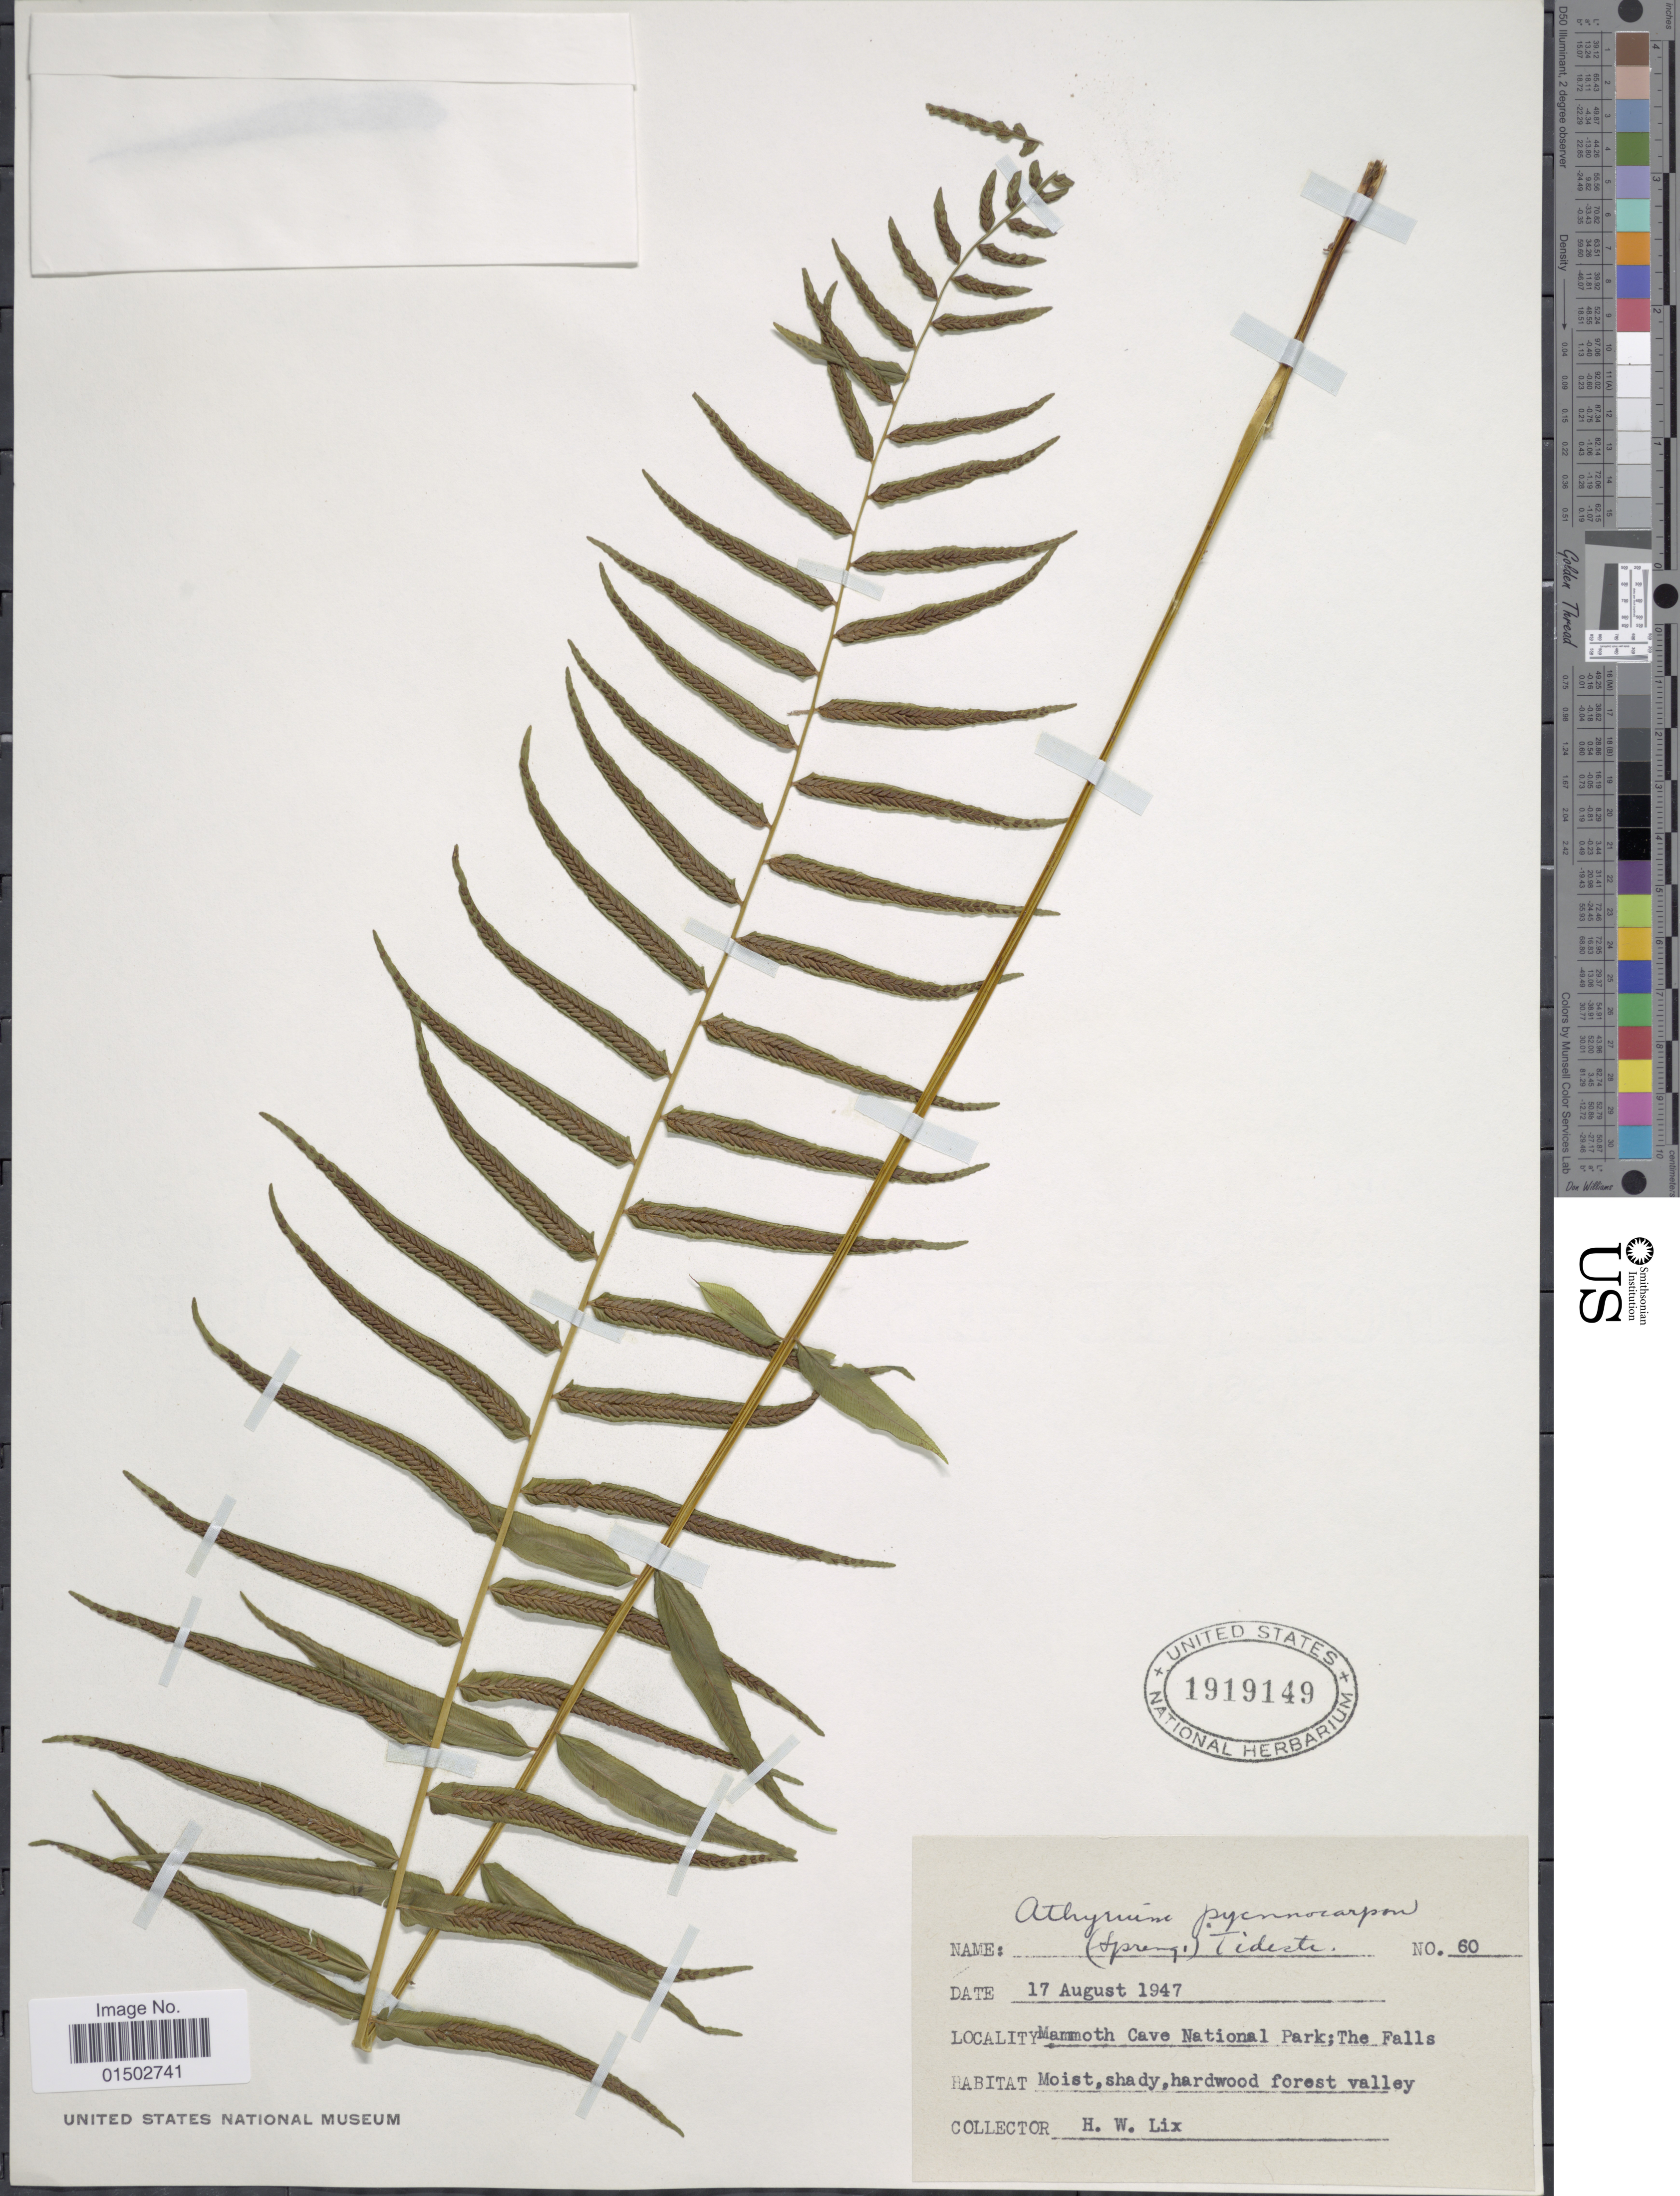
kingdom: Plantae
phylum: Tracheophyta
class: Polypodiopsida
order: Polypodiales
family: Diplaziopsidaceae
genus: Homalosorus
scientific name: Homalosorus pycnocarpos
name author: (Spreng.) Pic. Serm.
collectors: H. W. Lix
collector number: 60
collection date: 1947-08-17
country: United States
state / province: Kentucky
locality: Mammoth Cave National Park; The Falls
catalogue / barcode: US 1919149